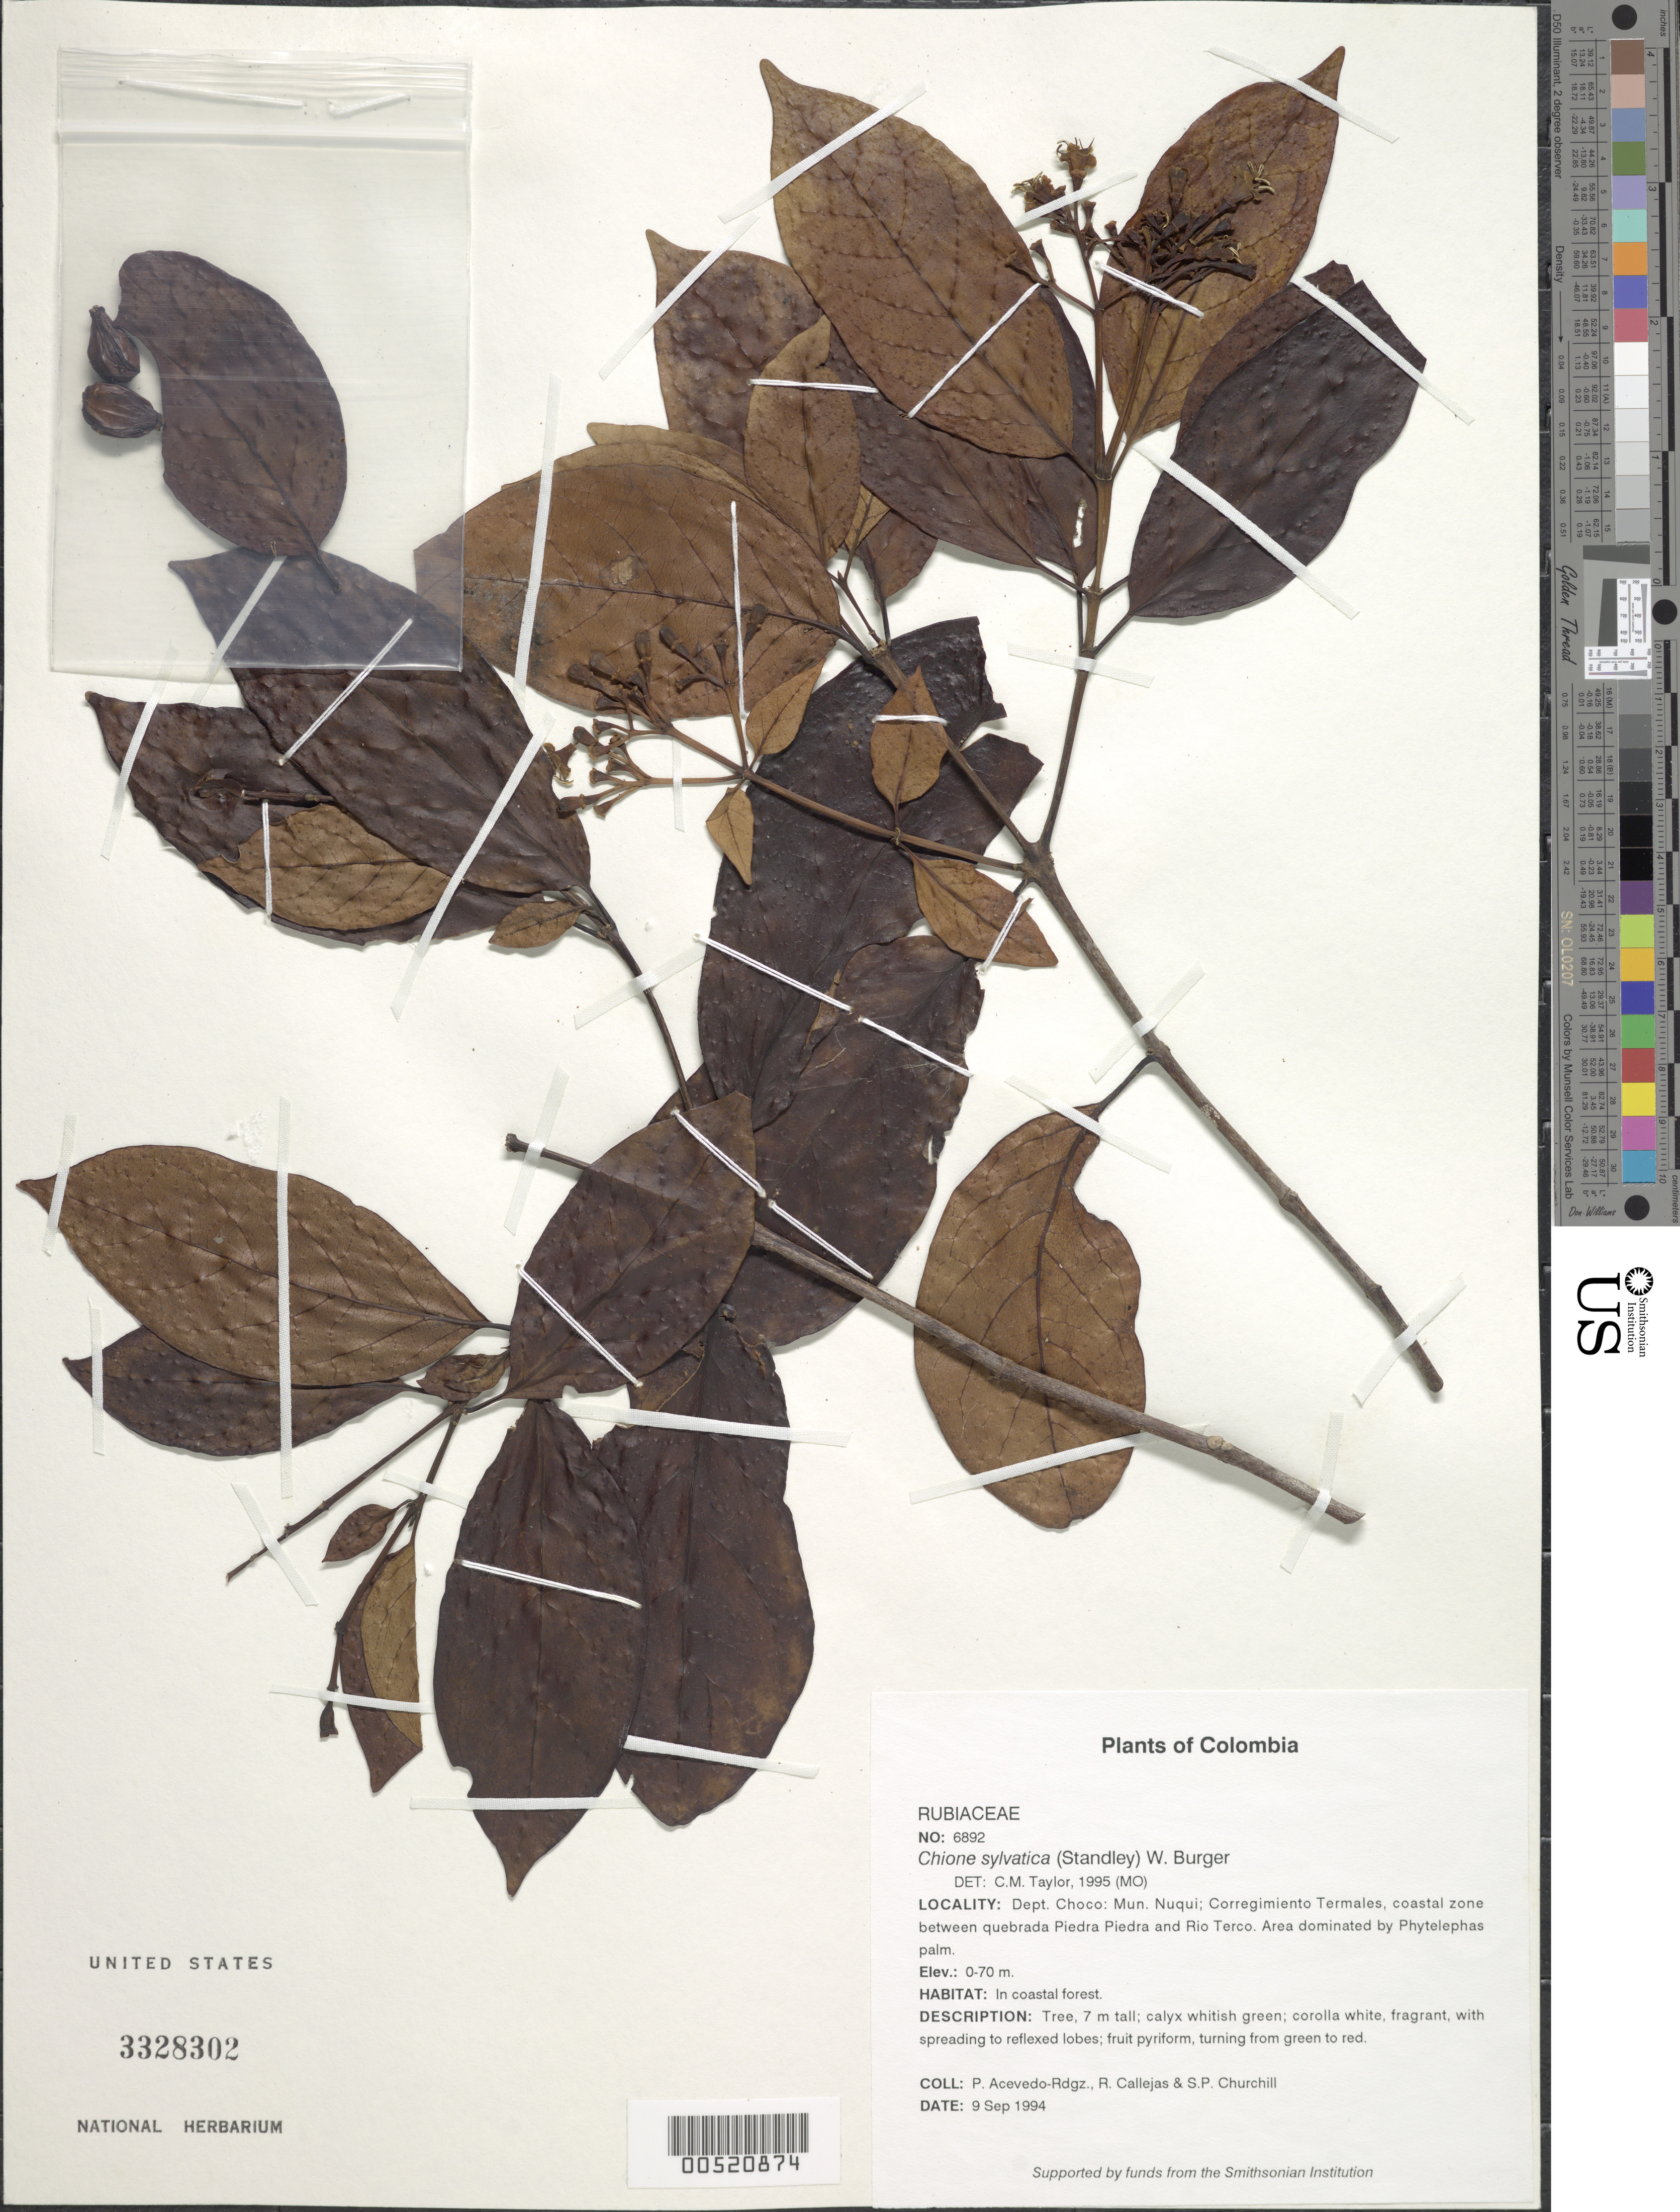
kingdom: Plantae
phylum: Tracheophyta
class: Magnoliopsida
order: Gentianales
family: Rubiaceae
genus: Chione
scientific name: Chione venosa var. venosa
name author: (Sw.) Urb.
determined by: Taylor, D. W., (MICH), University of Michigan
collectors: P. Acevedo-Rodr., R. Callejas & S. Churchill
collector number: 6892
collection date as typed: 09 Sep 1994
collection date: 1994-09-09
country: Colombia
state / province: Chocó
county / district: Nuqui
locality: Depart. Choco; Mun. Nuqui; Corregimiento Termales, coastal zone between quebrada Piedra Piedra and Río Terco. Area dominated by Phytelephas palm.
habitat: In coastal forest.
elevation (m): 0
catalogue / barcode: US 3328302